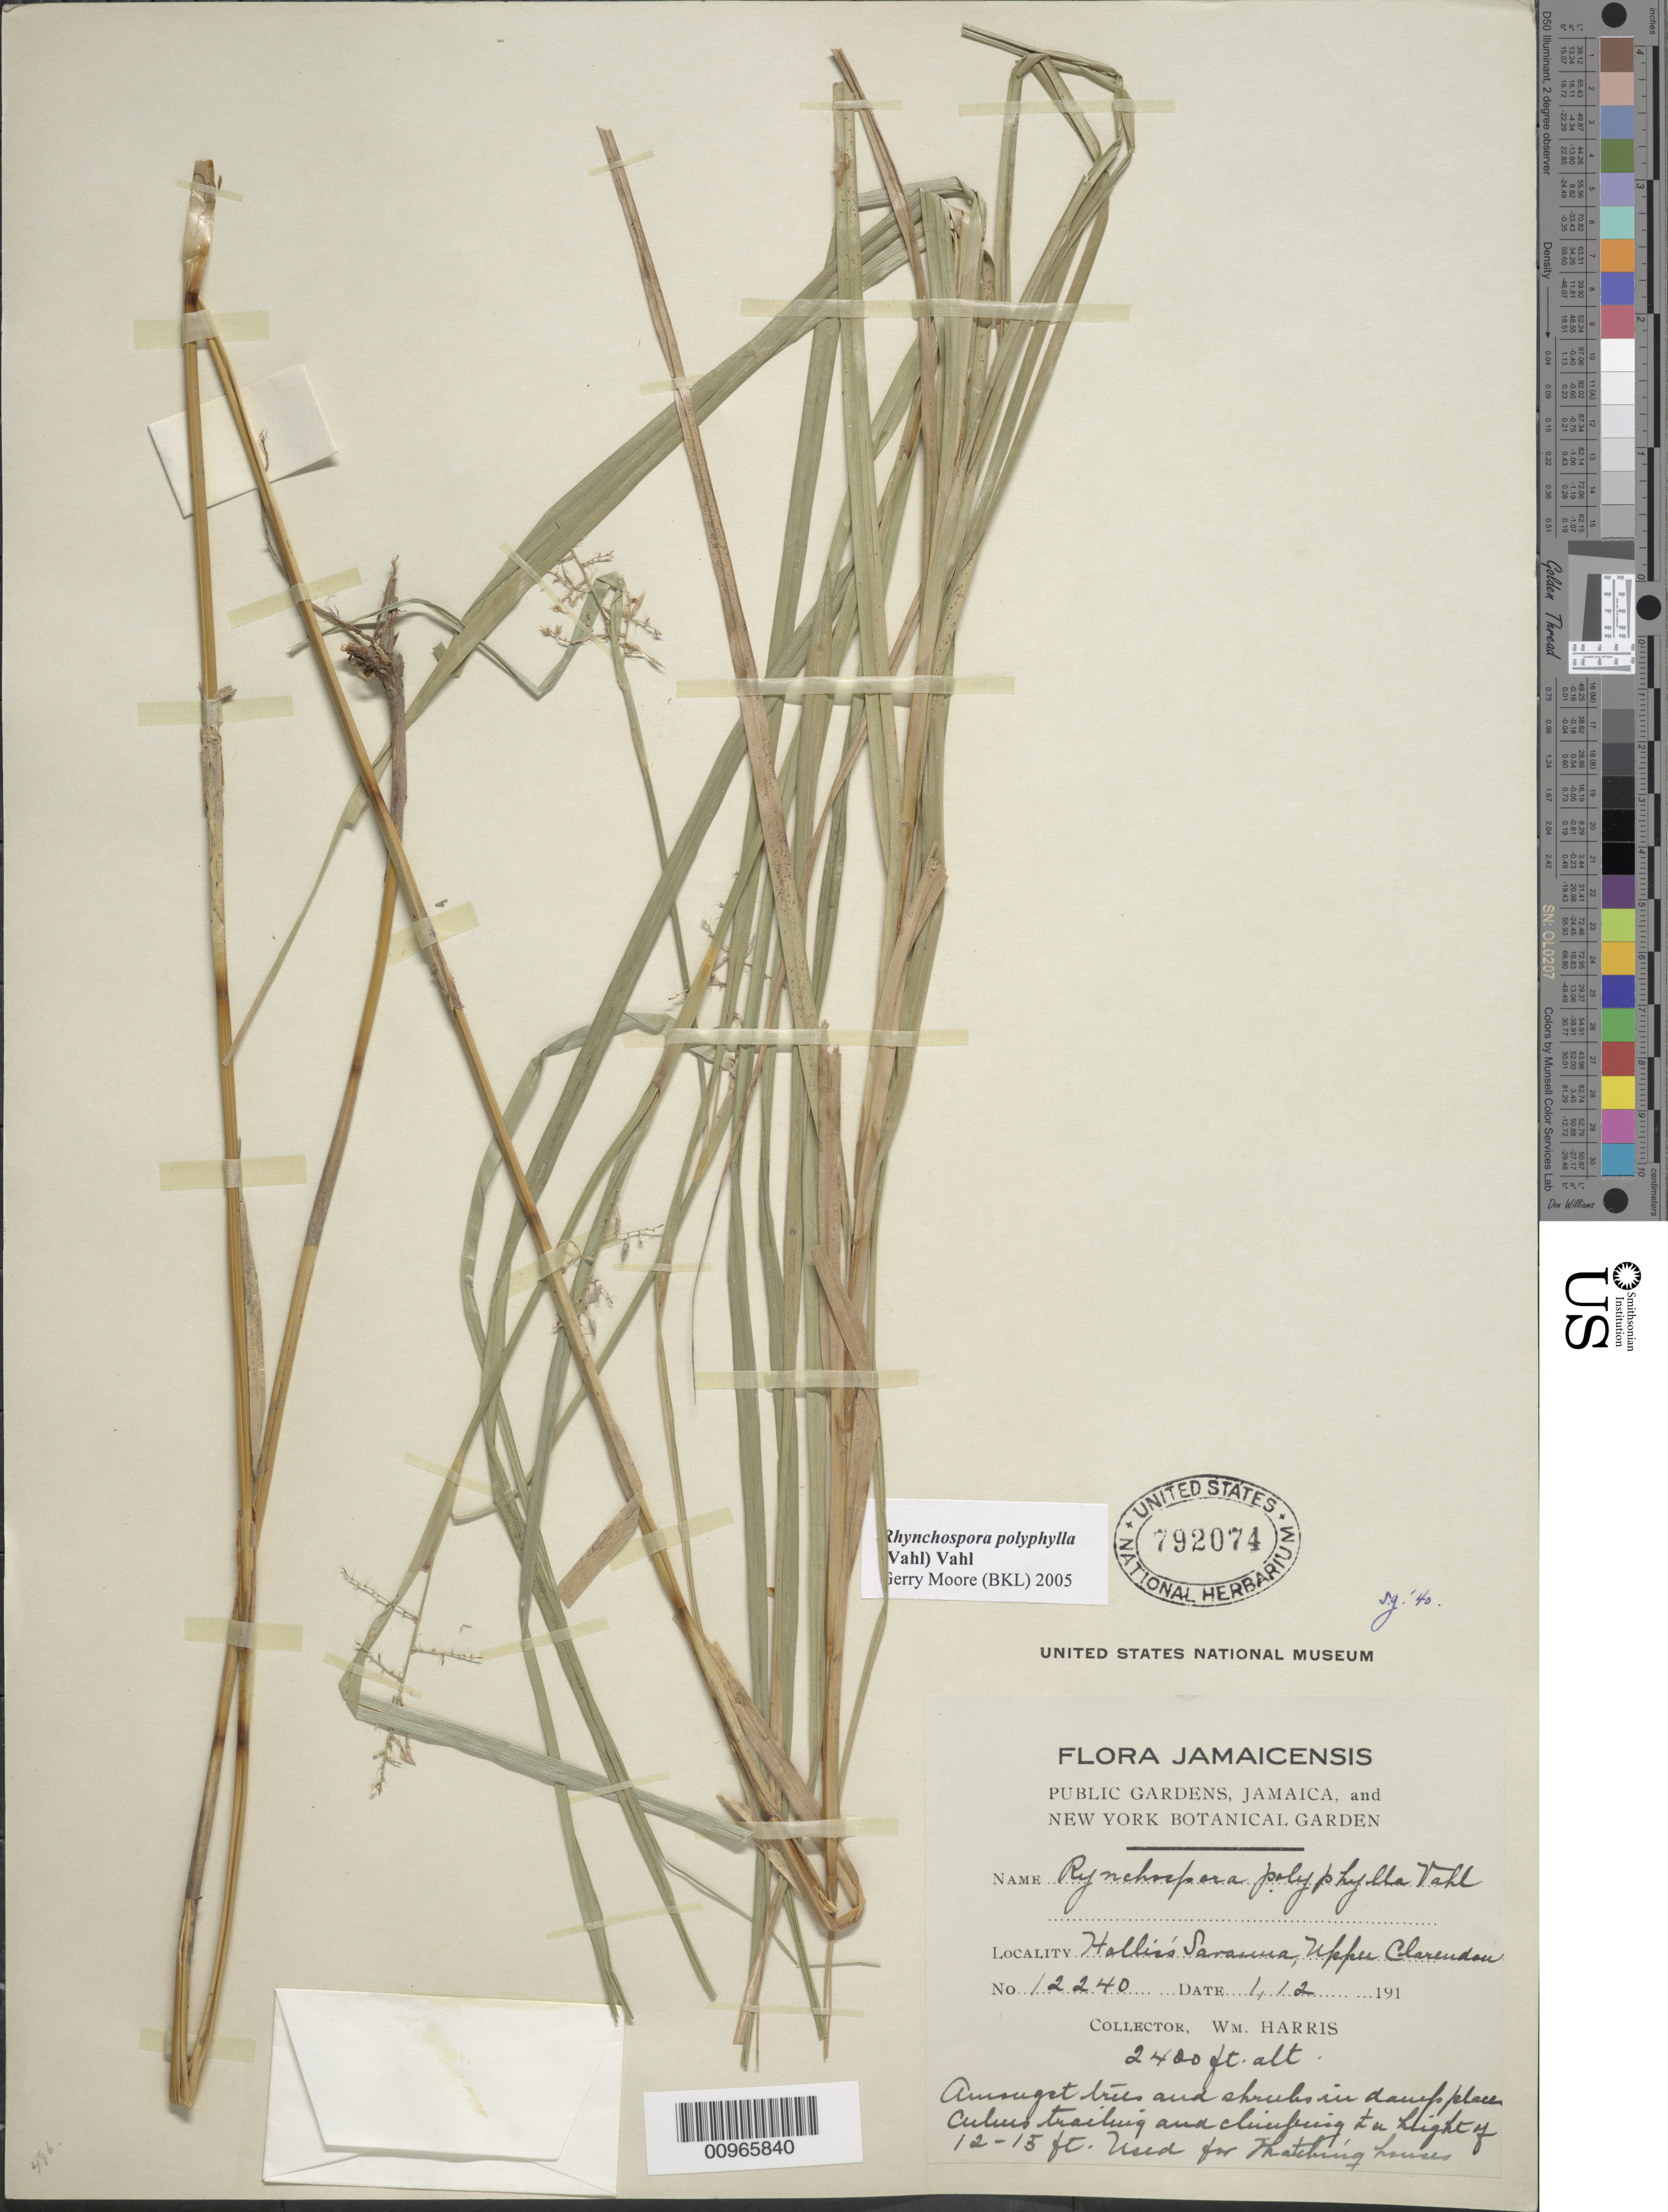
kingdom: Plantae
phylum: Tracheophyta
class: Liliopsida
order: Poales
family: Cyperaceae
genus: Rhynchospora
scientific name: Rhynchospora polyphylla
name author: (Vahl) Vahl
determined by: Moore, G.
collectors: W. H. Harris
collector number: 12240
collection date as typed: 01 Dec 191-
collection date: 1910-12-01/1919-12-01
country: Jamaica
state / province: Clarendon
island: Jamaica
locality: Hollis's Savanna, Upper Clarendon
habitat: Amongst trees and shrubs in damp places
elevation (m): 732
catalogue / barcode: US 792074